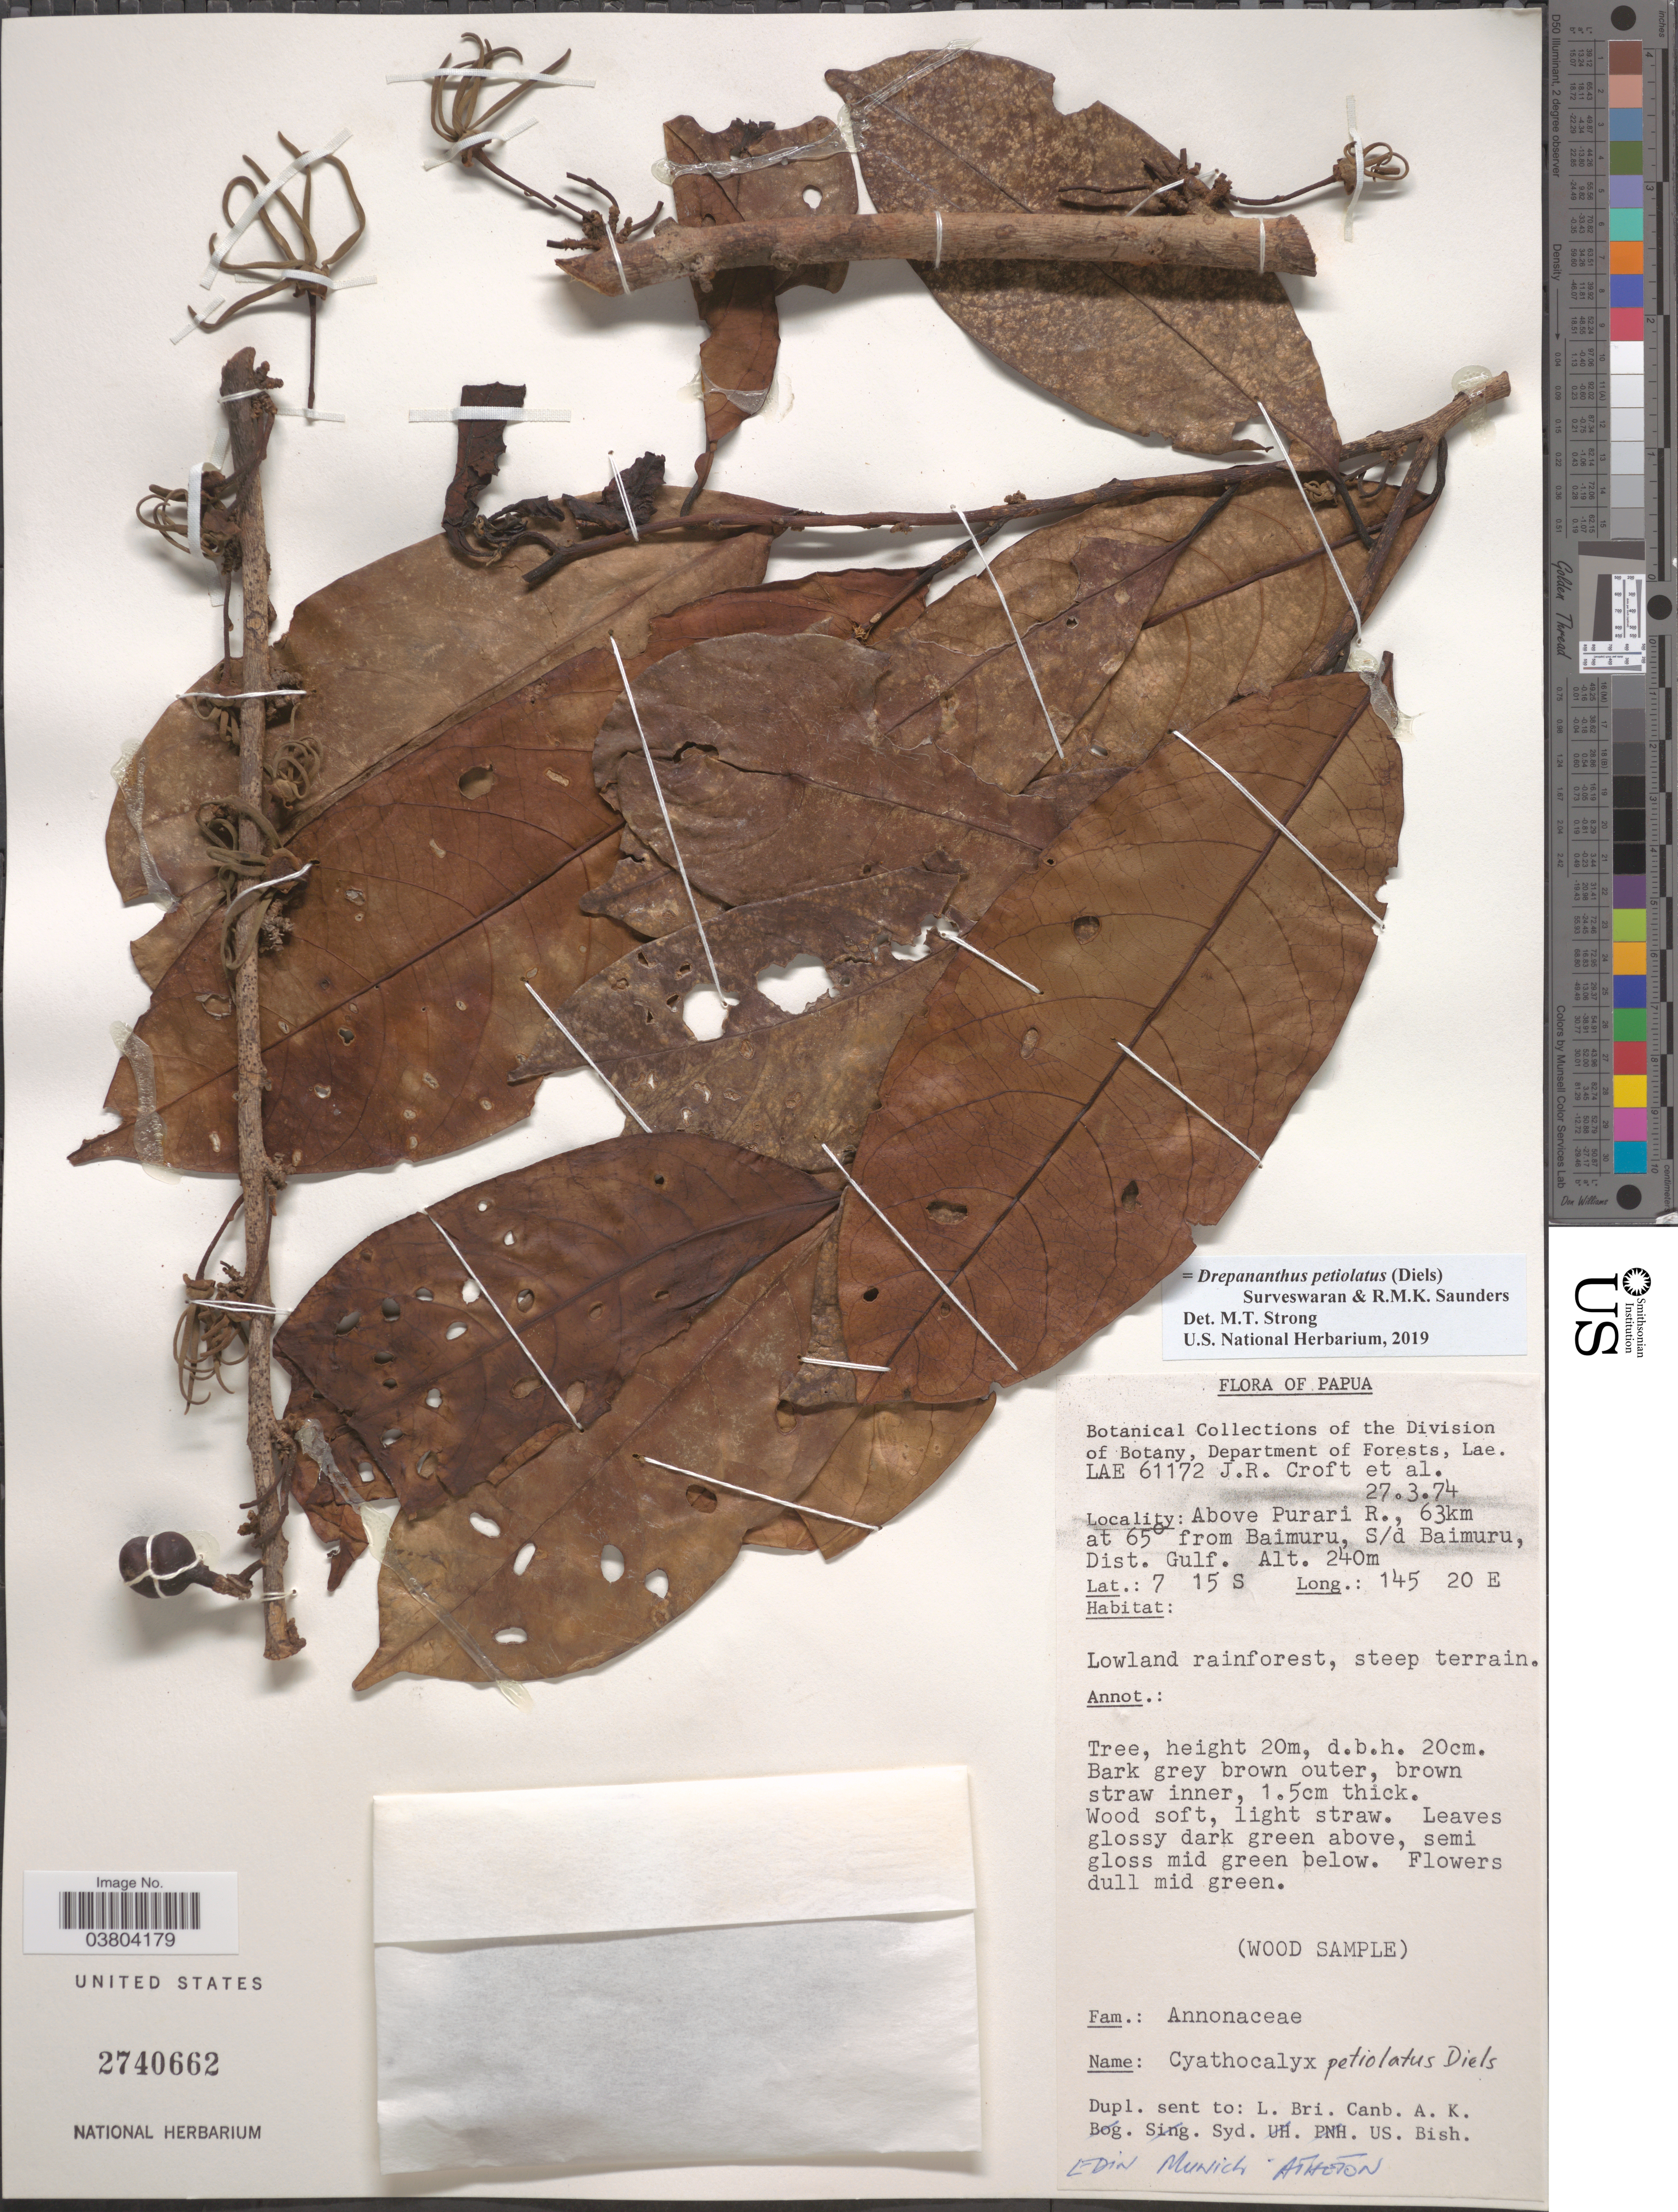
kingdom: Plantae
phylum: Tracheophyta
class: Magnoliopsida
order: Magnoliales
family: Annonaceae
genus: Drepananthus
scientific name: Drepananthus petiolatus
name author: (Diels) Surveswaran & R.M.K. Saunders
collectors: J. R. Croft & et al.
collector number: LAE 61172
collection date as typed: Transcribed d/m/y: 27/3/74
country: Papua New Guinea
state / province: Gulf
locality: Papua. Above Purari R., 63km at 65º from Baimuru, S/d Baimuru, Dist. Gulf.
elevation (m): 240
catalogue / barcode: US 2740662